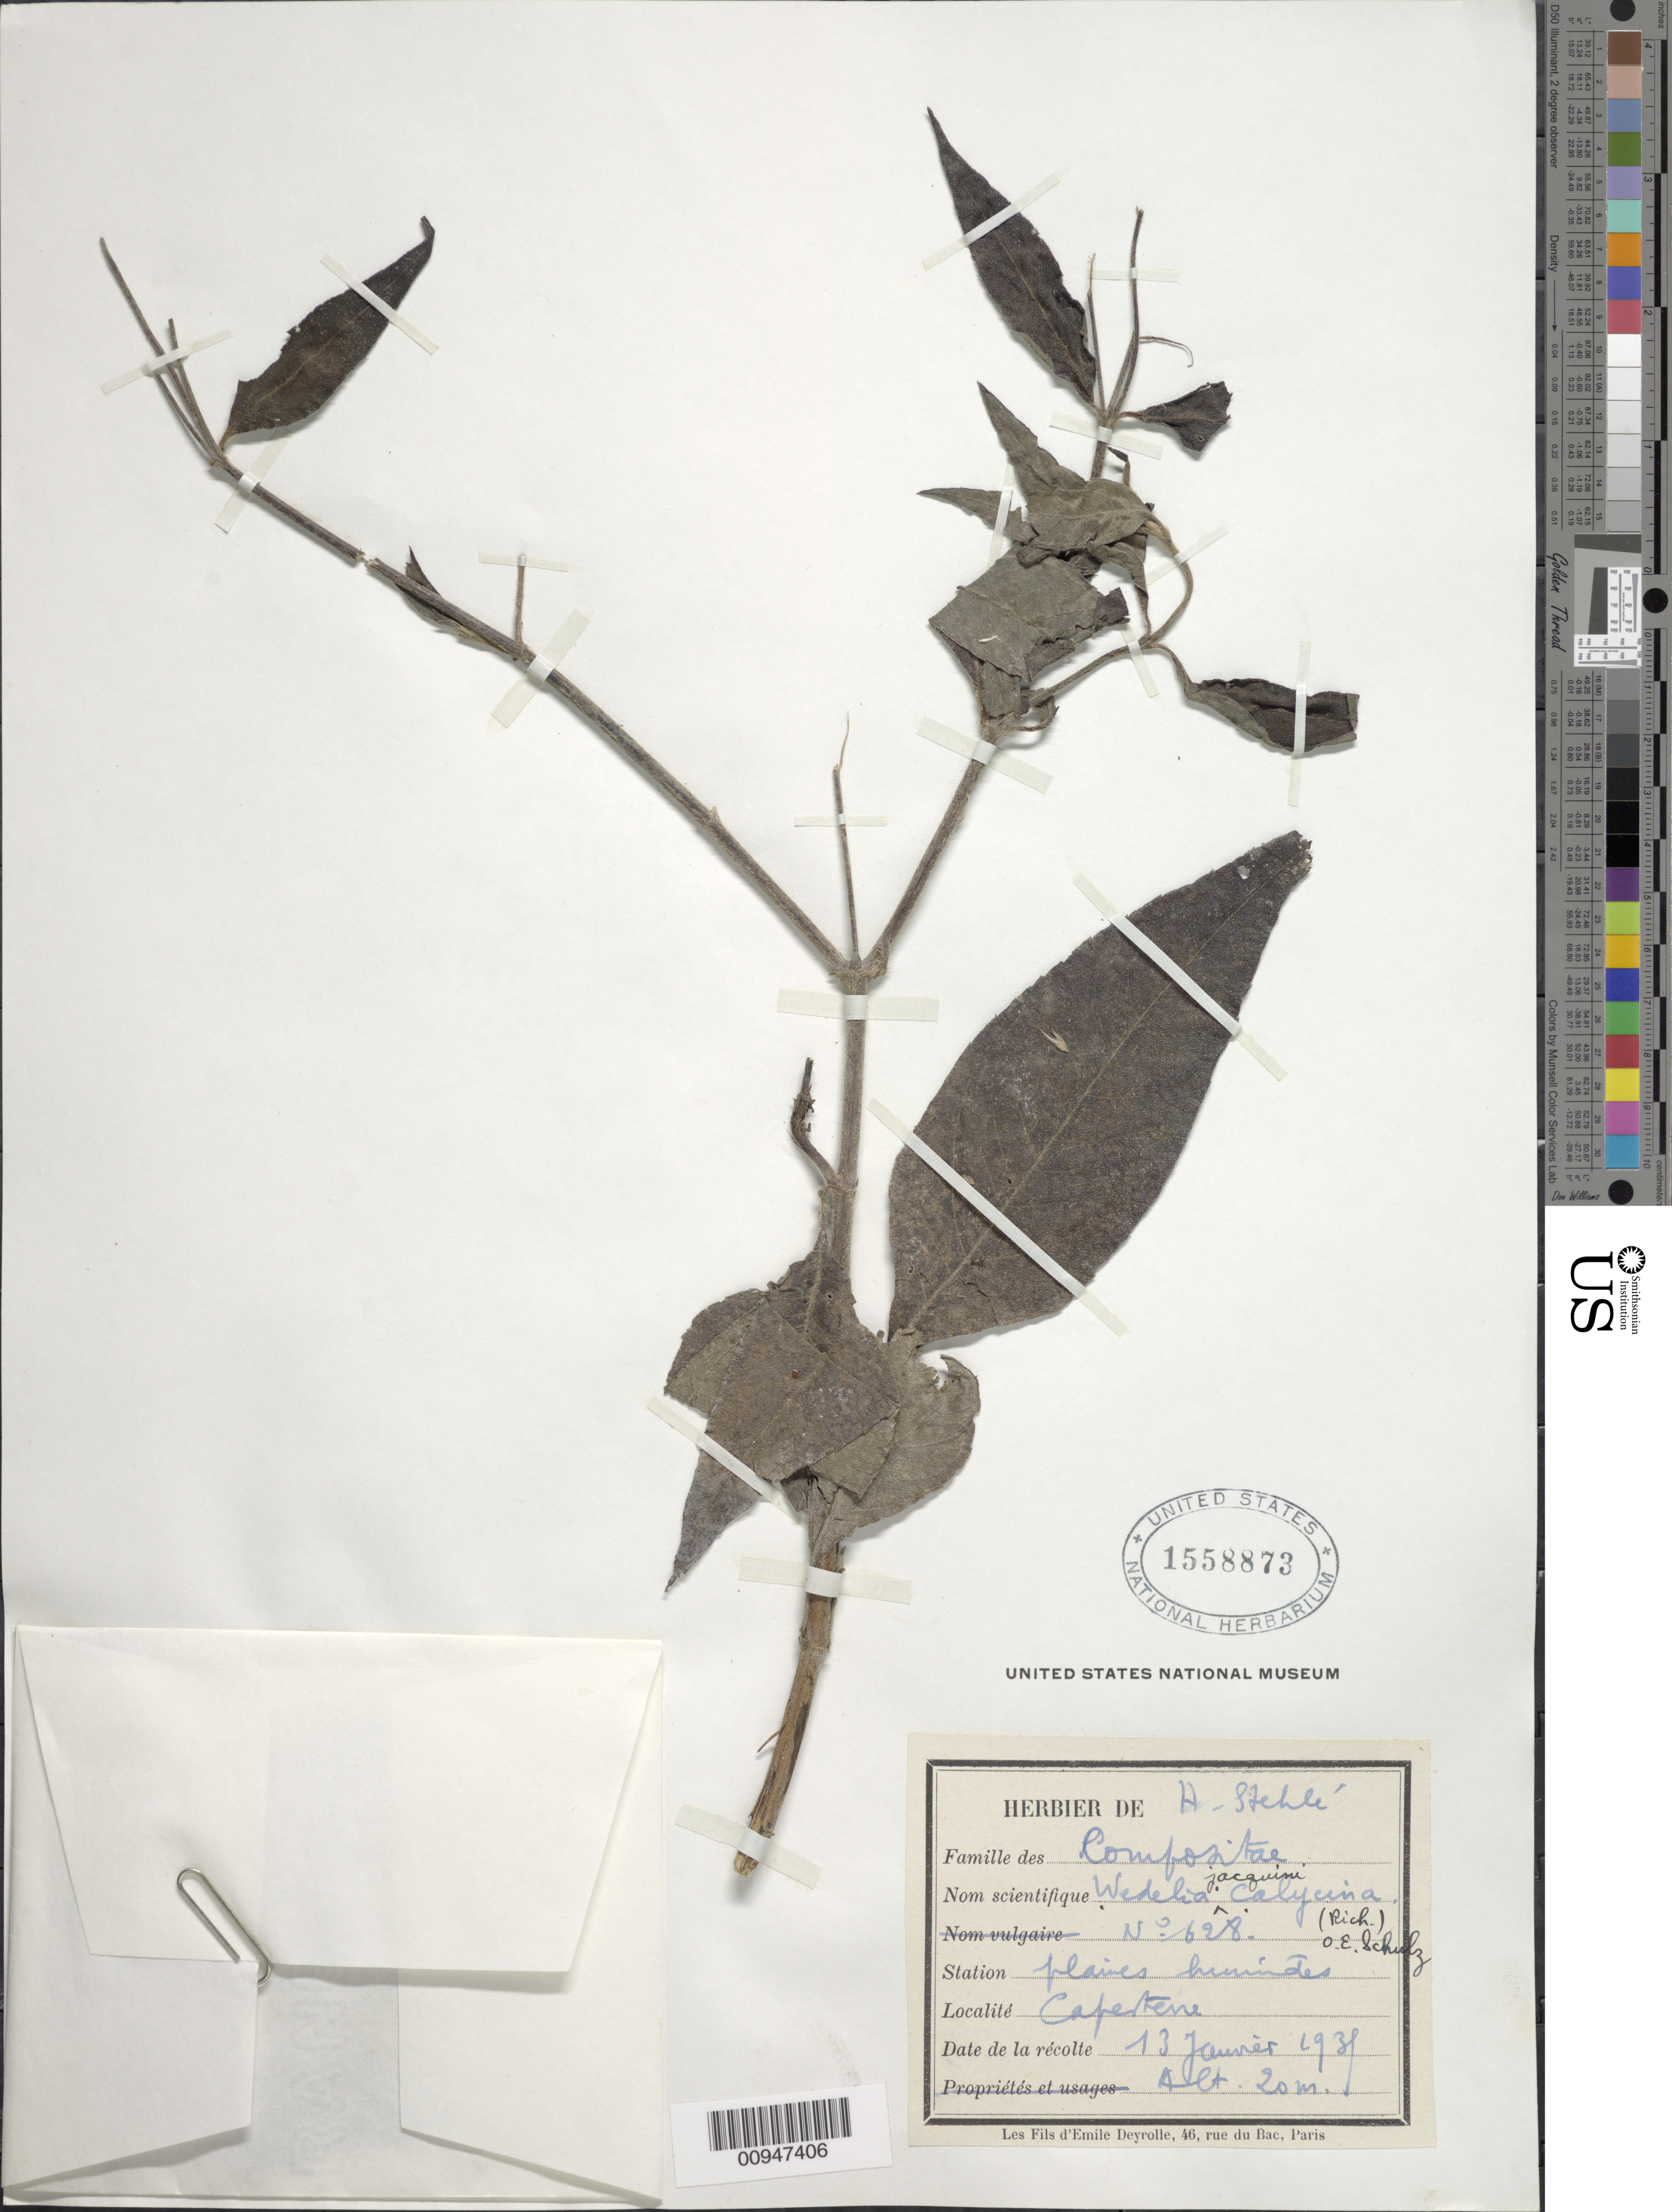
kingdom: Plantae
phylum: Tracheophyta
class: Magnoliopsida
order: Asterales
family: Asteraceae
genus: Wedelia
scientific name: Wedelia calycina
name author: Rich.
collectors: H. Stehlé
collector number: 628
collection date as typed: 13 Jan 1939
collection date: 1939-01-13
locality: Cafeterre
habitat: "plaines humites"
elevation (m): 20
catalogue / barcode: US 1558873